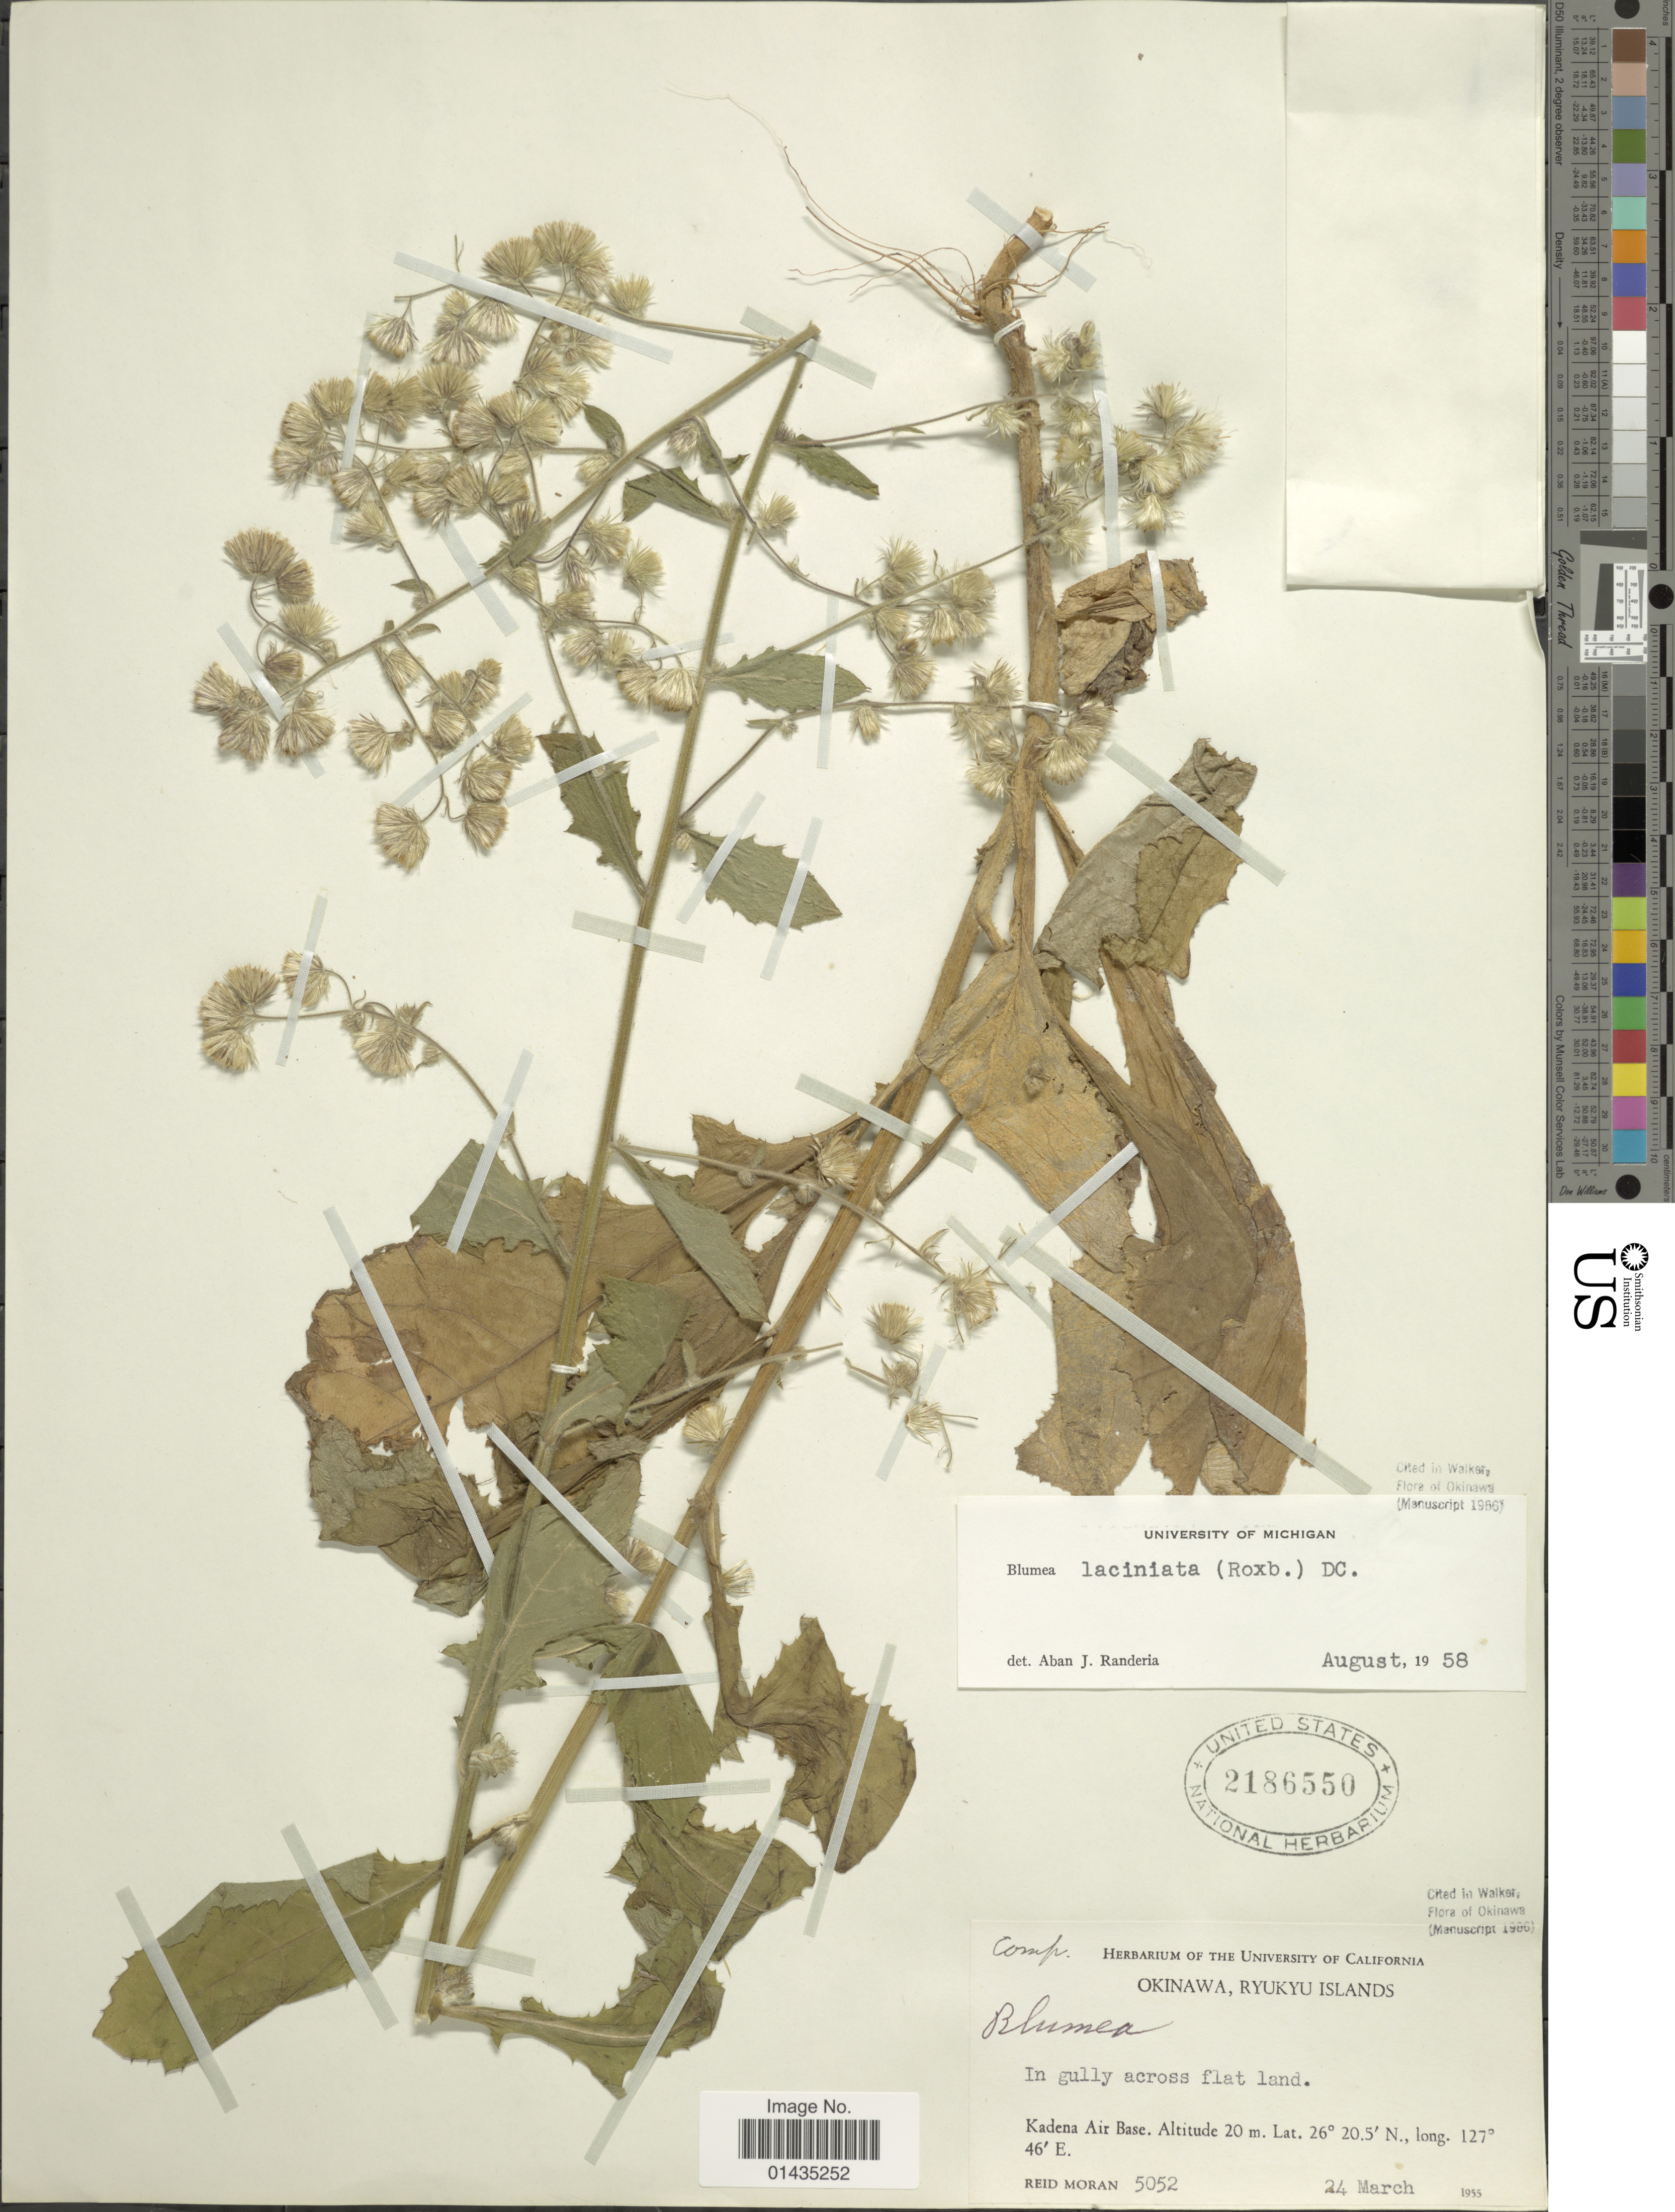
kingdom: Plantae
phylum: Tracheophyta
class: Magnoliopsida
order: Asterales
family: Asteraceae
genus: Blumea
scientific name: Blumea laciniata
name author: (Roxb.) DC.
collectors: R. V. Moran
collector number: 5052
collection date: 1955-03-24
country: Japan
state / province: Okinawa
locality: Ryukyu Islands, Kadena Air Base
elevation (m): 20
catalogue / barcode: US 2186550